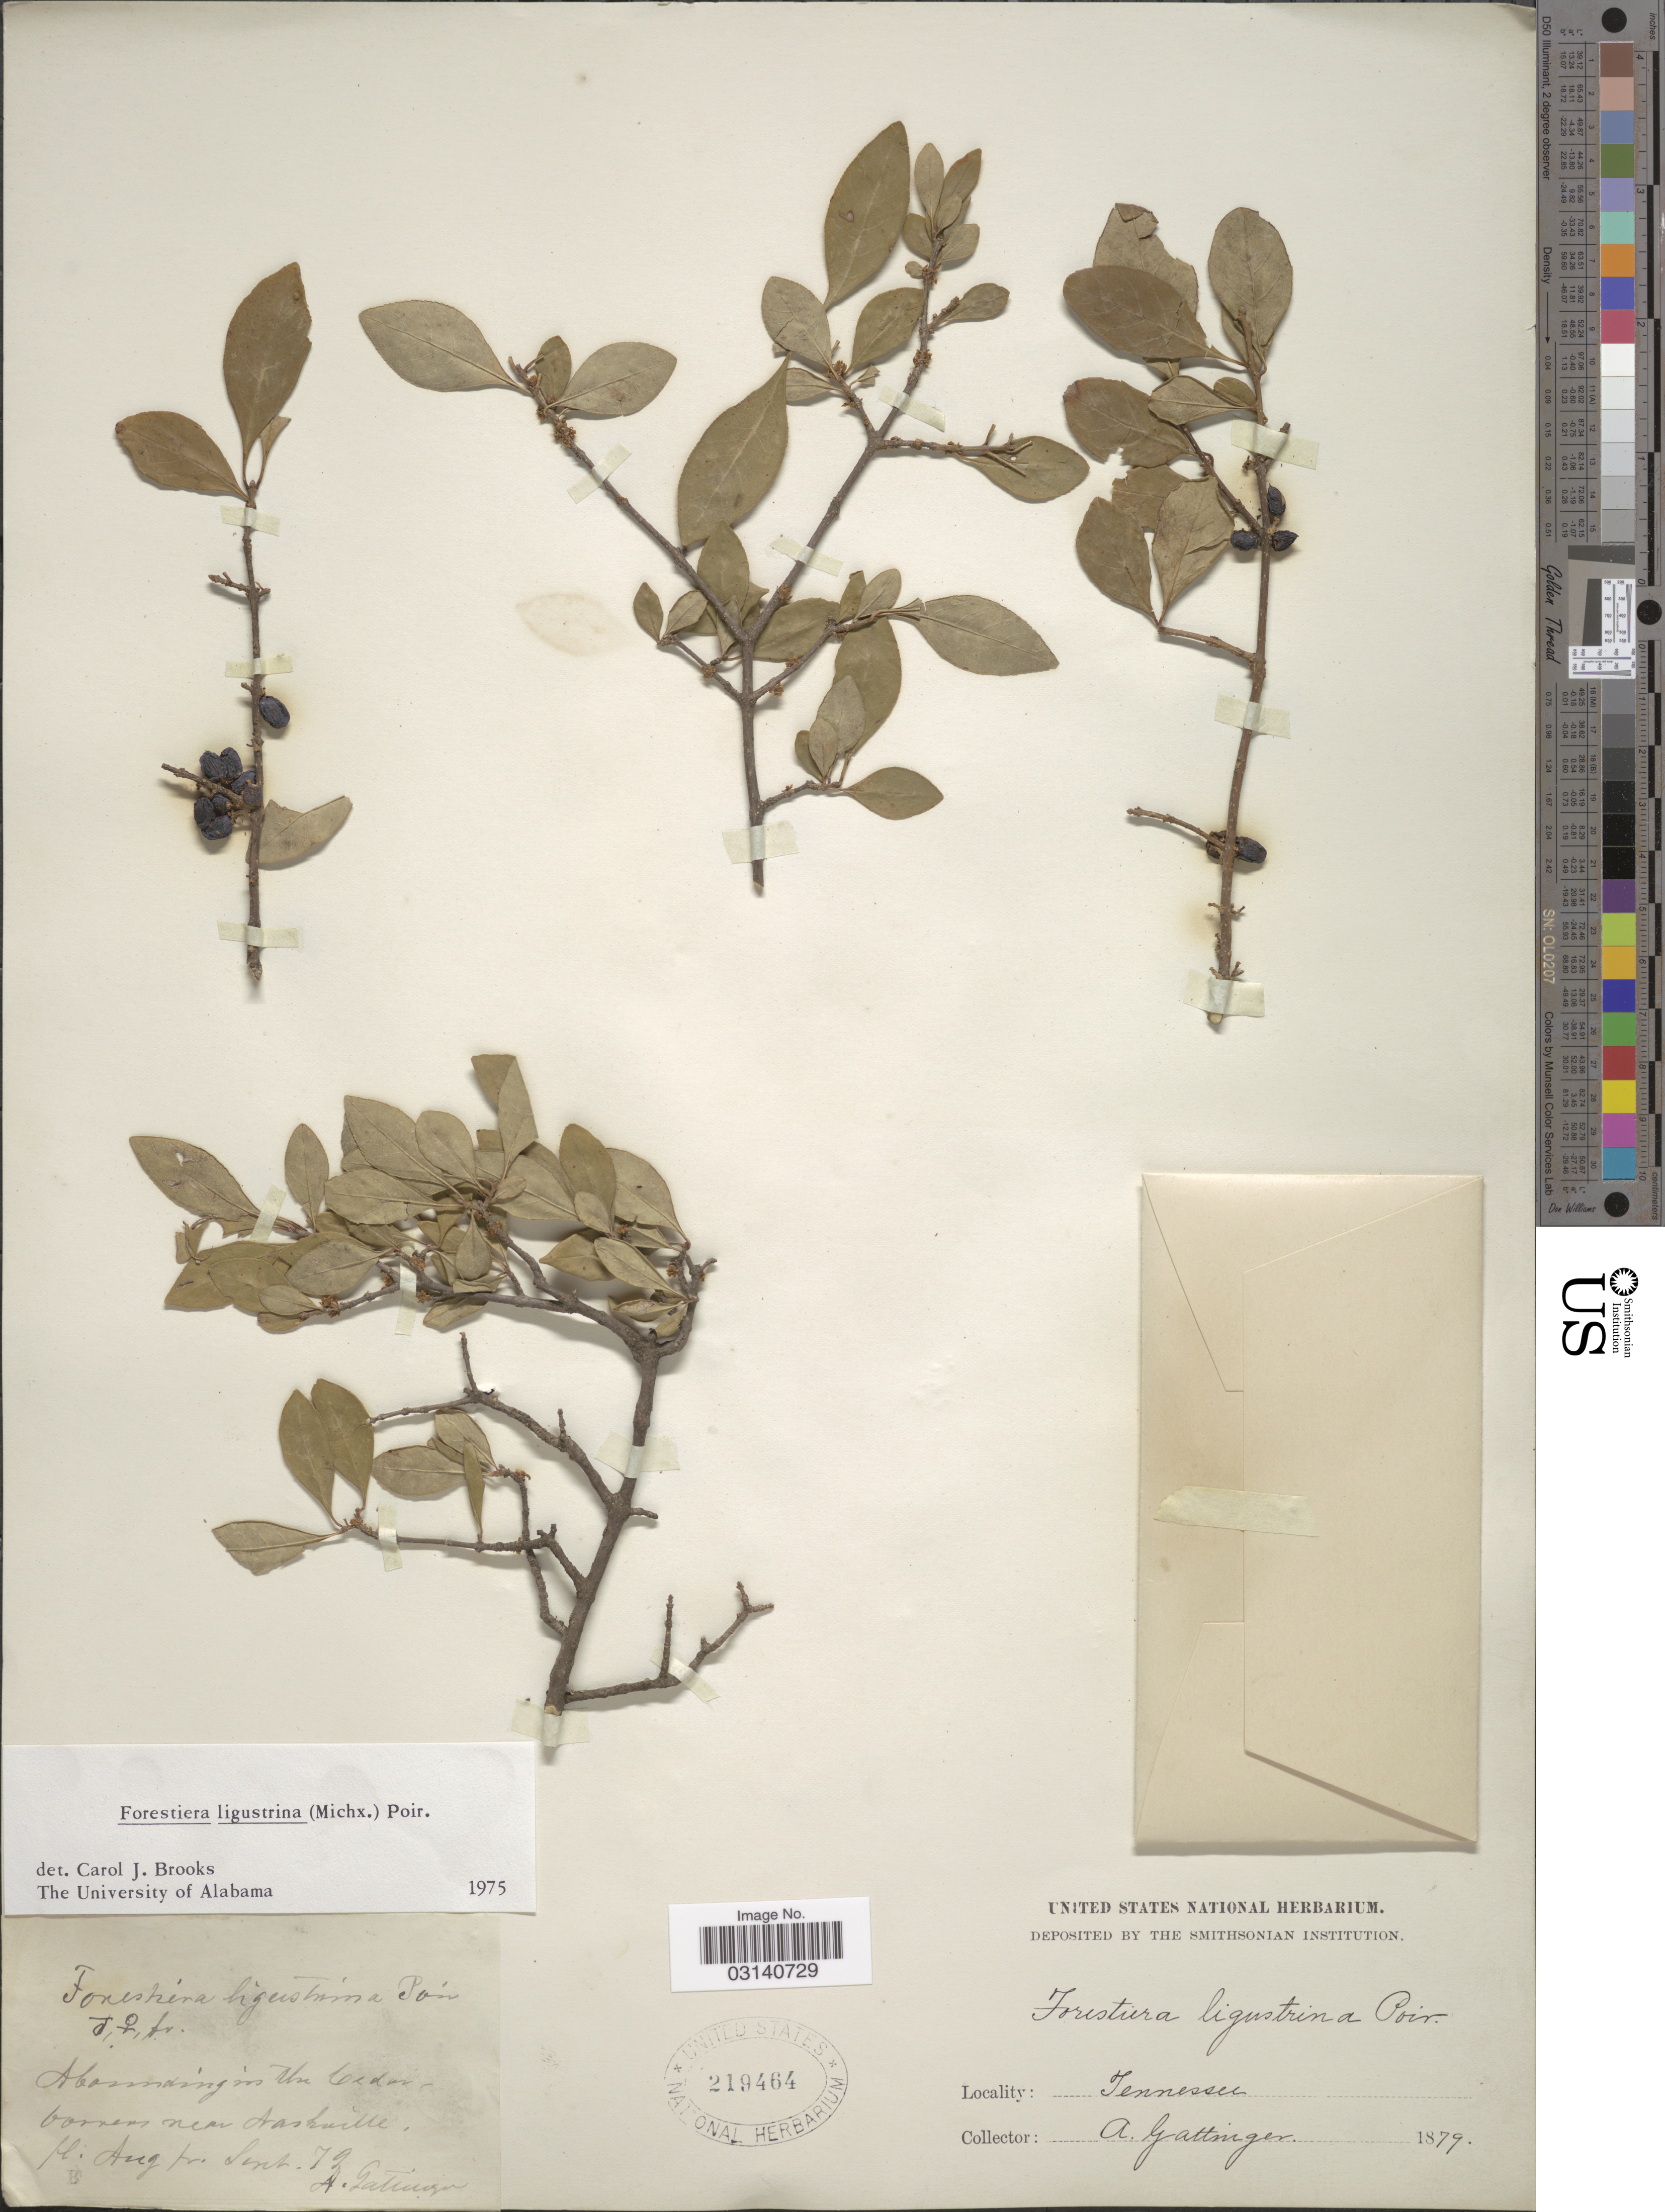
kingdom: Plantae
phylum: Tracheophyta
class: Magnoliopsida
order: Lamiales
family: Oleaceae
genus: Forestiera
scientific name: Forestiera ligustrina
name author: (Michx.) Poir.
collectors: A. Gattinger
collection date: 1879-08/1879-09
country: United States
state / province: Tennessee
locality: Abounding in the Cedar barrens near Nashville.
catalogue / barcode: US 219464